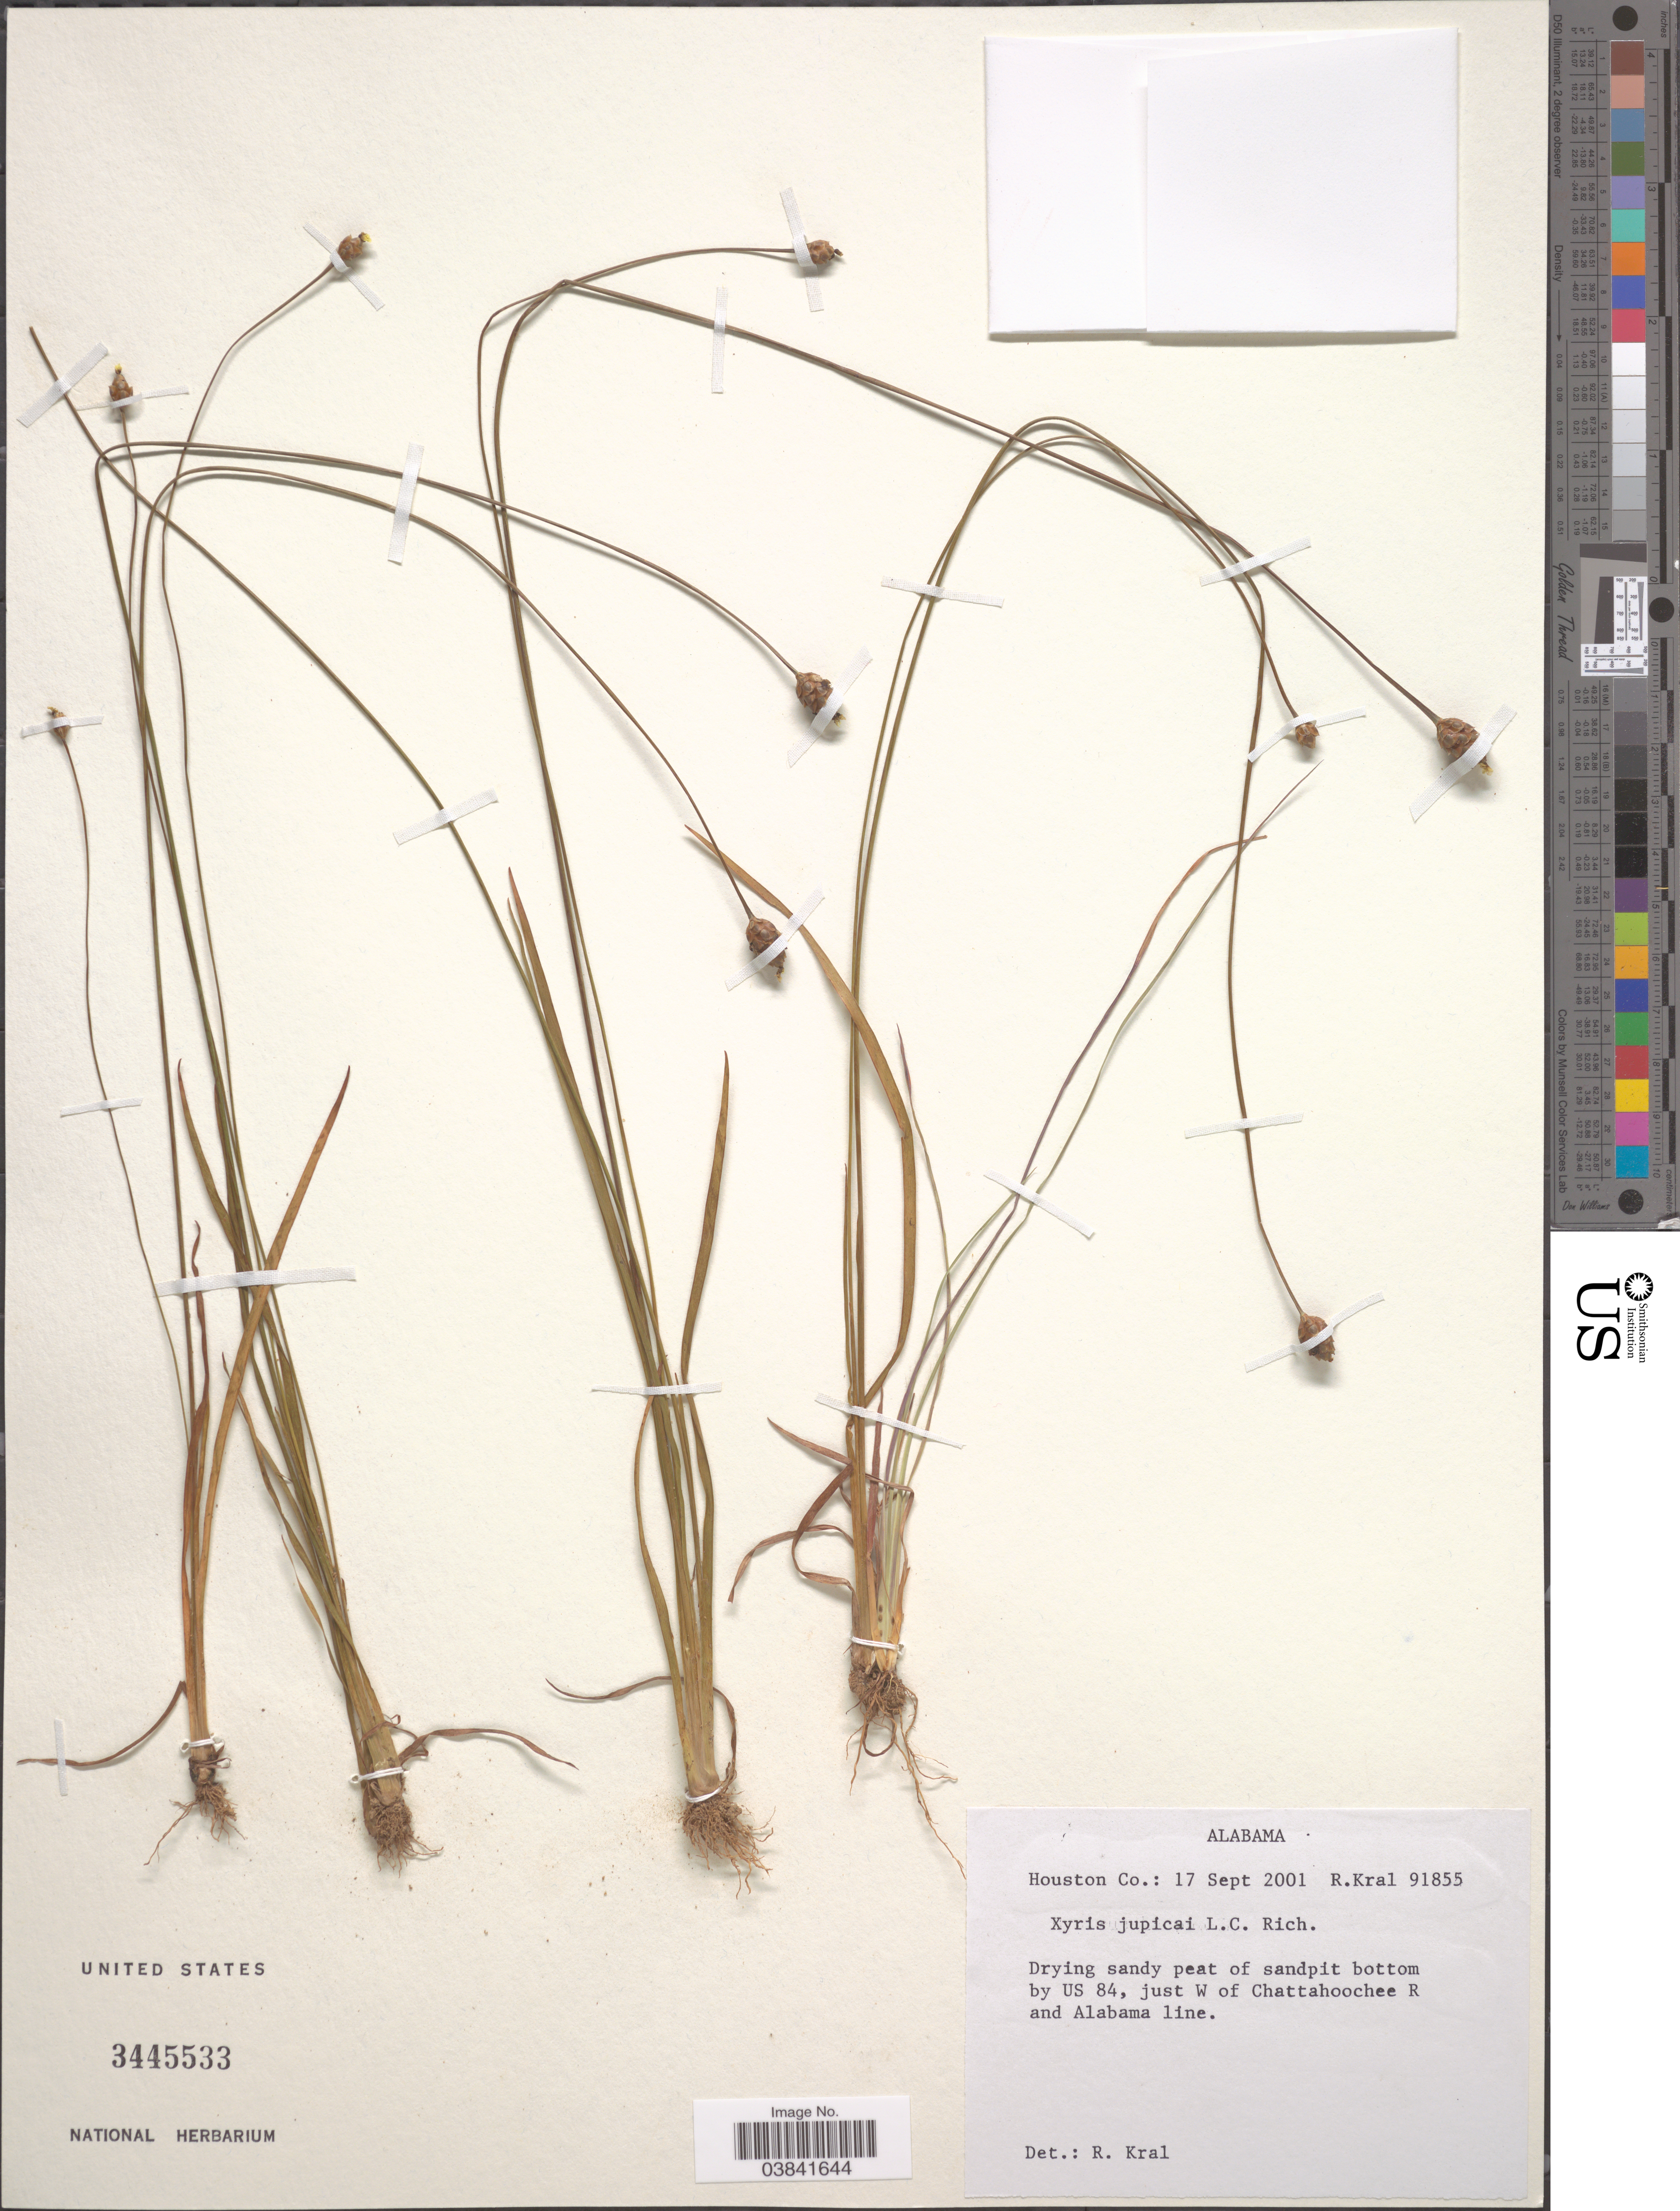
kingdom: Plantae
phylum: Tracheophyta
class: Liliopsida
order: Poales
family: Xyridaceae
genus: Xyris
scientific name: Xyris jupicai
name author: Rich.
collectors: R. Kral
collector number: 91855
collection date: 2001-09-17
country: United States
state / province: Alabama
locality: Houston Co.: Drying sandy peat of sandpit bottom by US 84, just W of Chattahoochee R and Alabama line.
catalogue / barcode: US 3445533